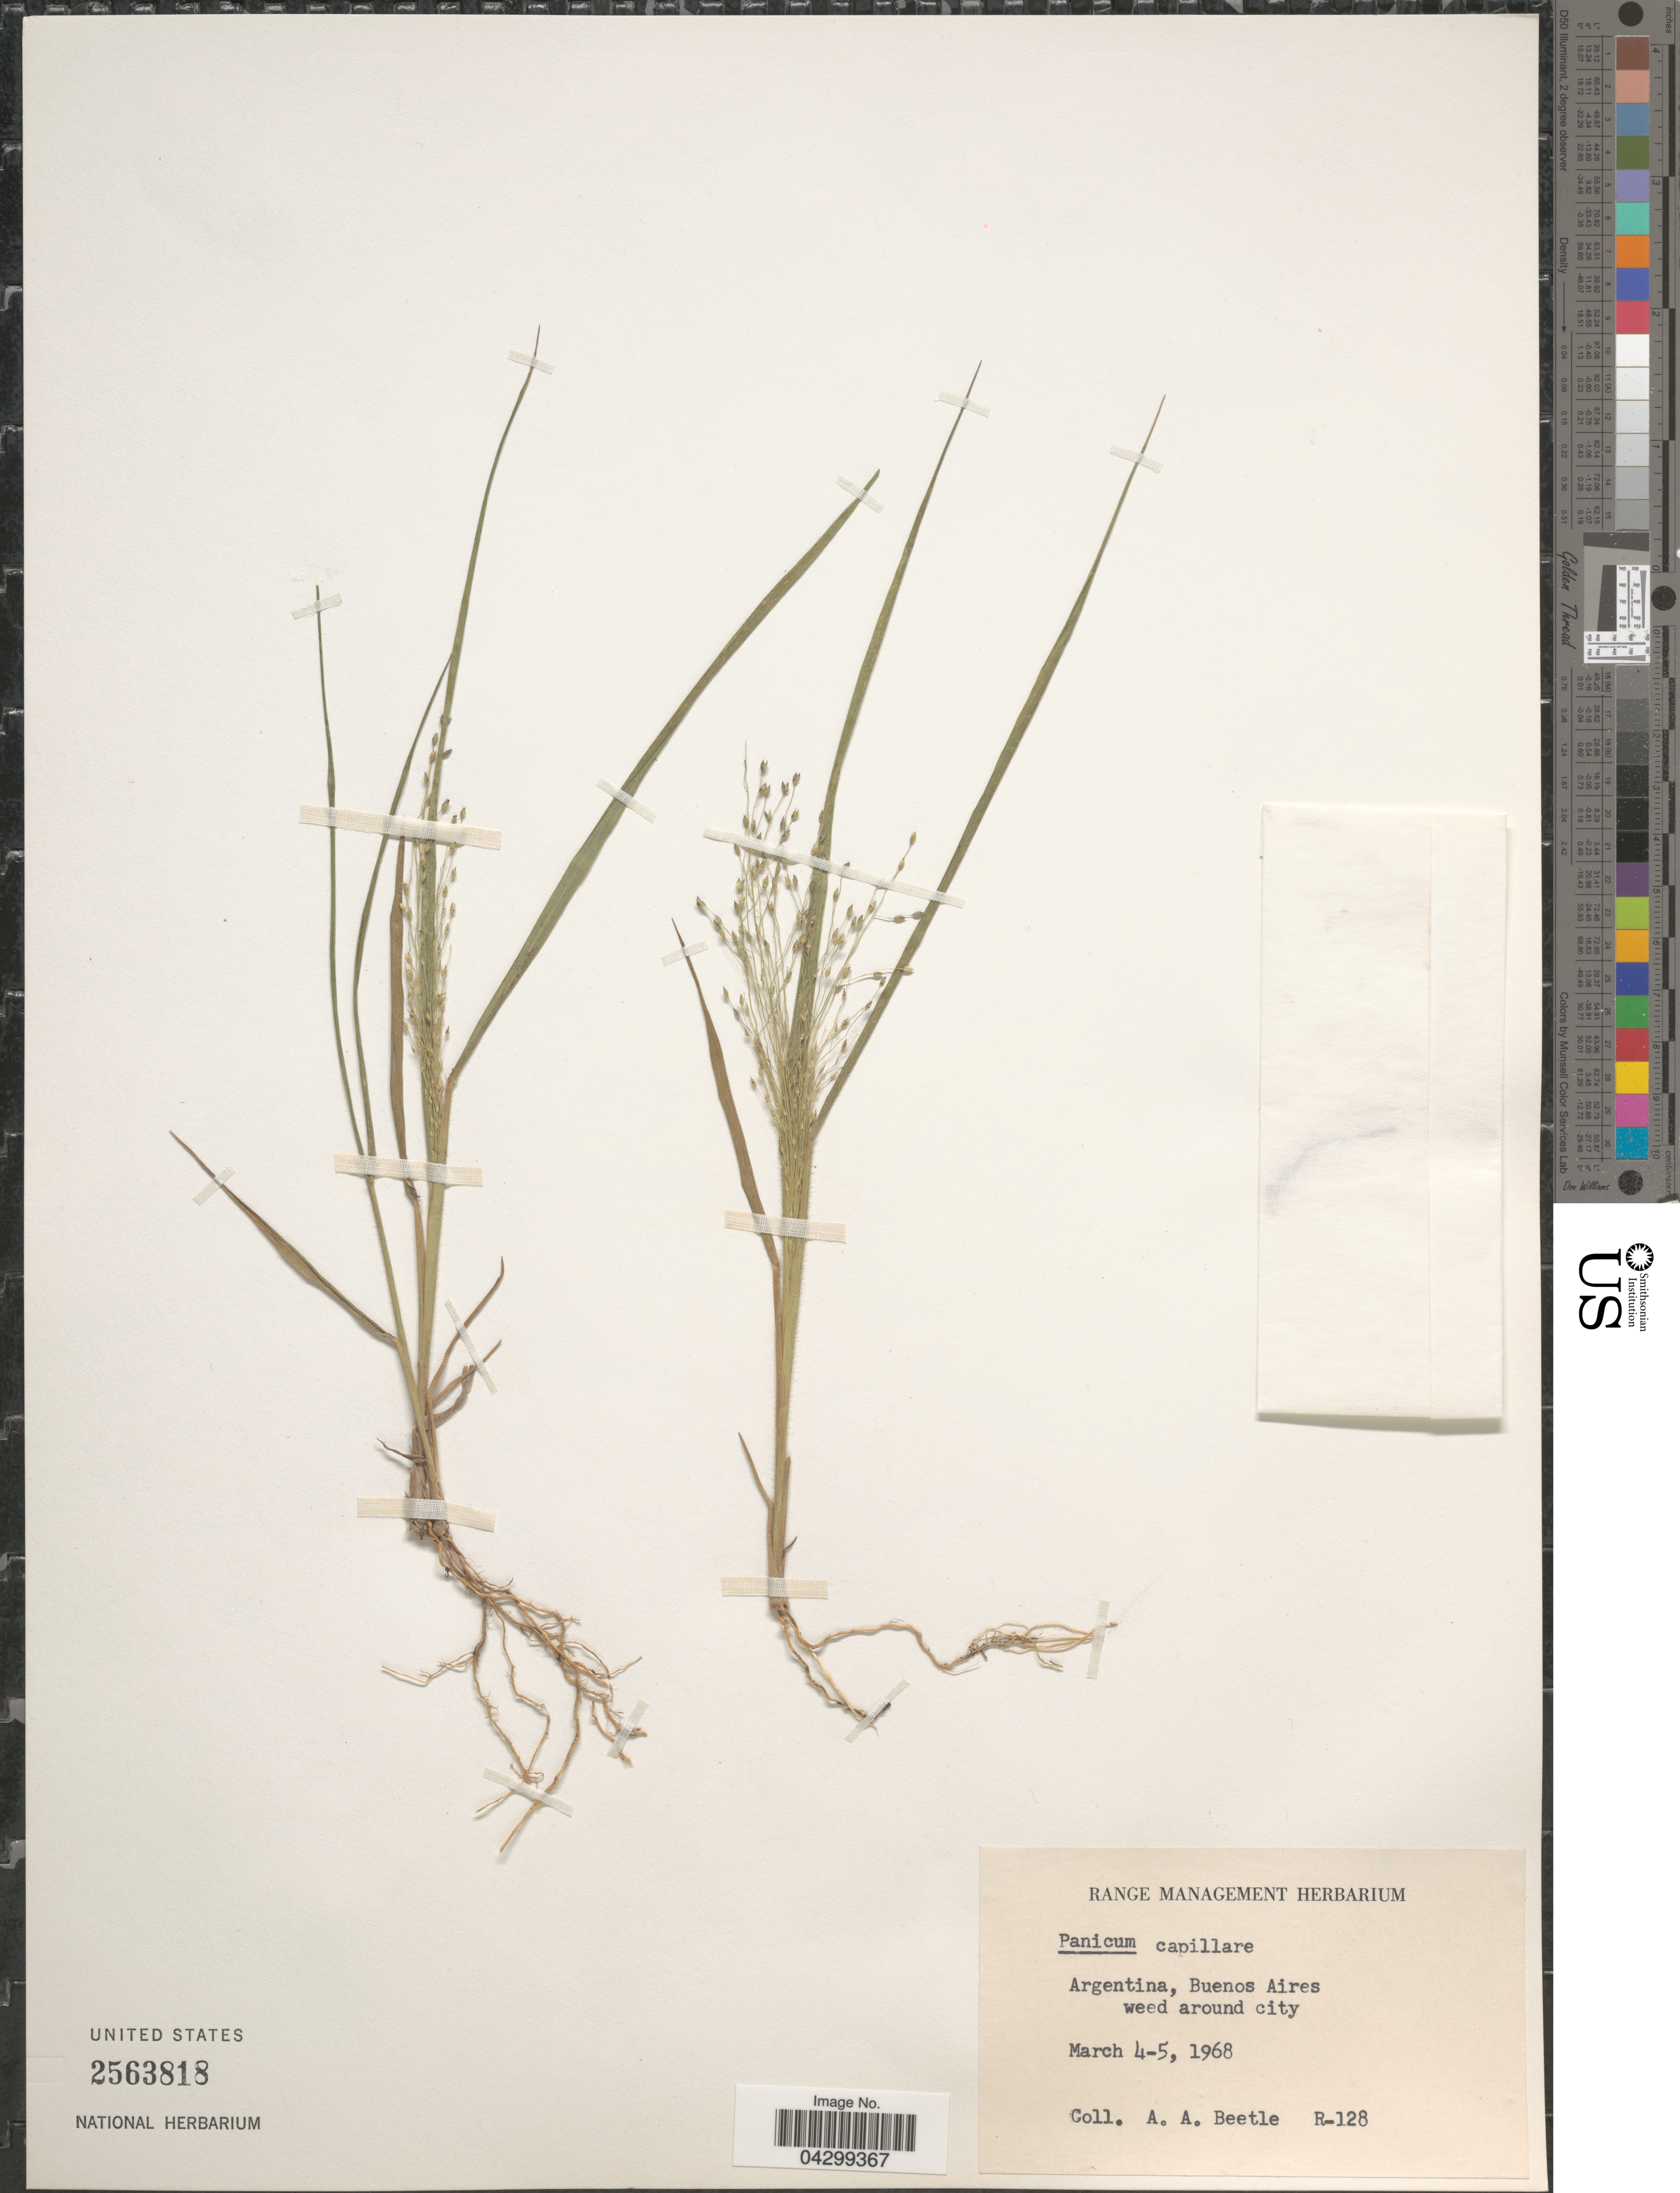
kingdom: Plantae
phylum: Tracheophyta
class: Liliopsida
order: Poales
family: Poaceae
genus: Panicum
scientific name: Panicum bergii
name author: Arechav.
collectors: A. A. Beetle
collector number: R-128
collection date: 1968-03-04/1968-03-05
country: Argentina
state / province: Buenos Aires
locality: Weed around city.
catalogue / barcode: US 2563818